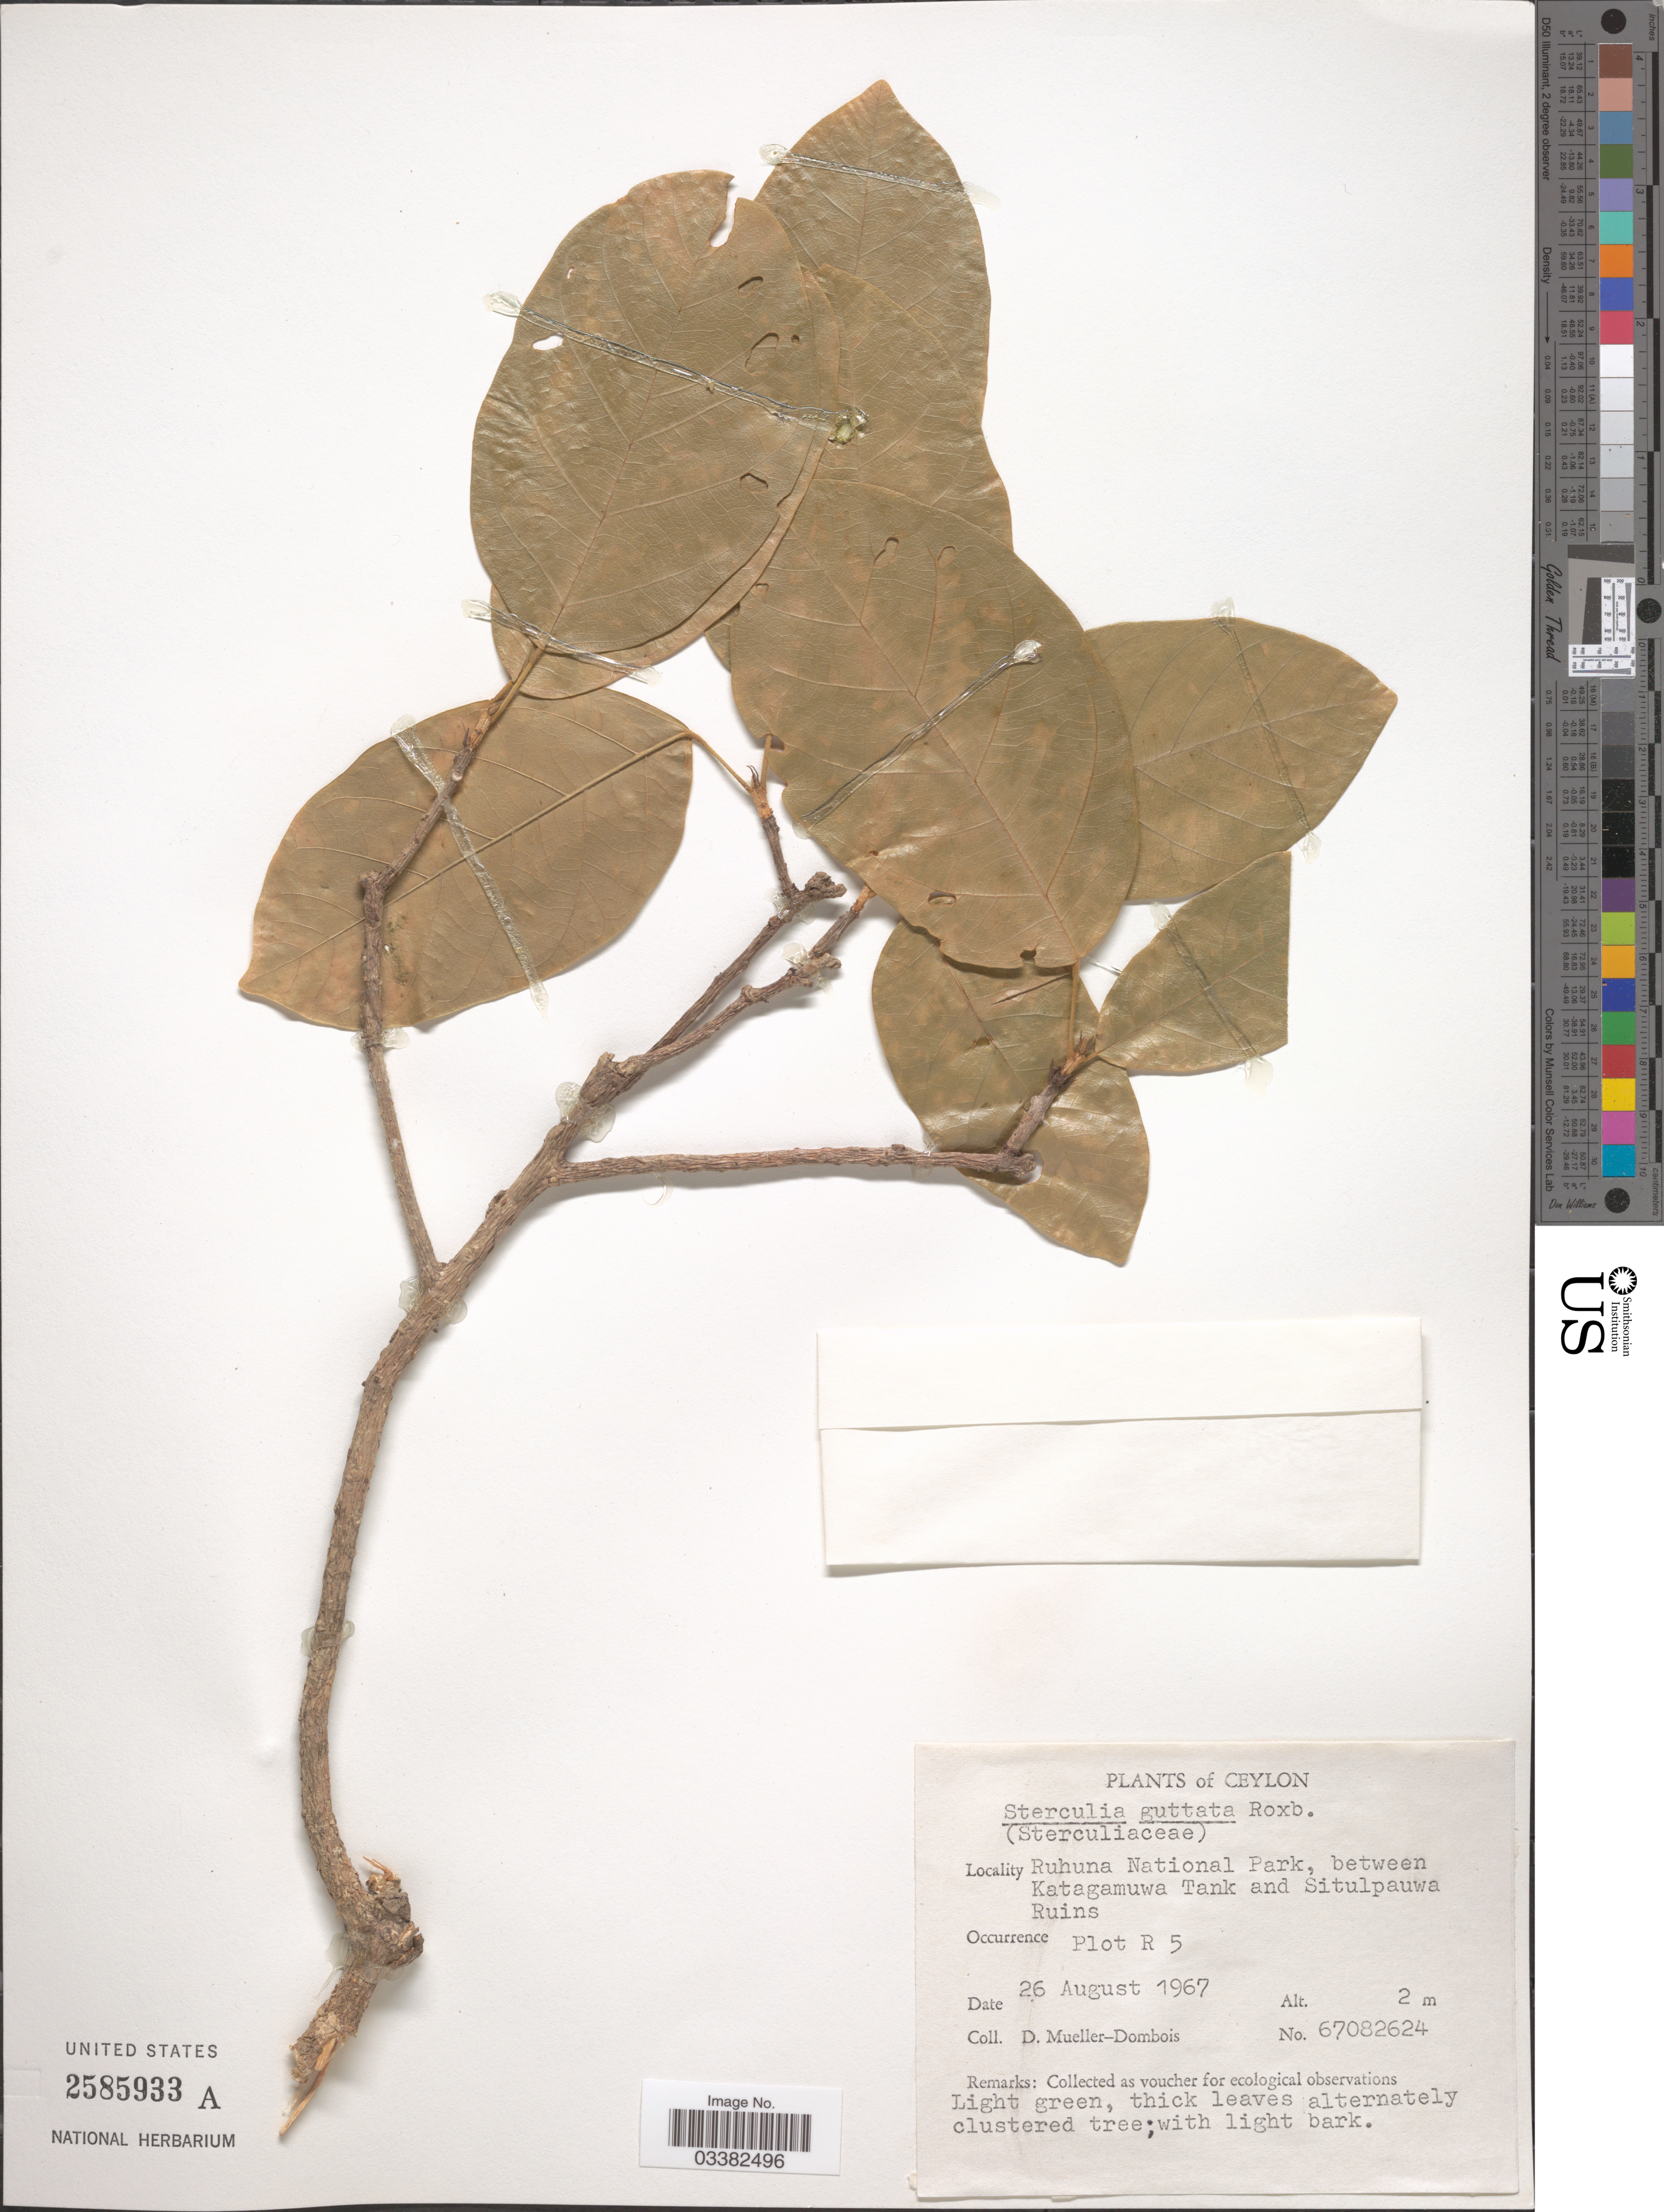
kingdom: Plantae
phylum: Tracheophyta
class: Magnoliopsida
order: Malvales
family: Malvaceae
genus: Sterculia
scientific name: Sterculia guttata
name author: Roxb. ex G. Don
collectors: D. Mueller-Dombois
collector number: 67082624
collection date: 1967-08-26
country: Sri Lanka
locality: Ceylon. Ruhuna National Park, between Katagamuwa Tank and Situlpauwa Ruins. Plot R 5.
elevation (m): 2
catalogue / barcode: US 2585933A